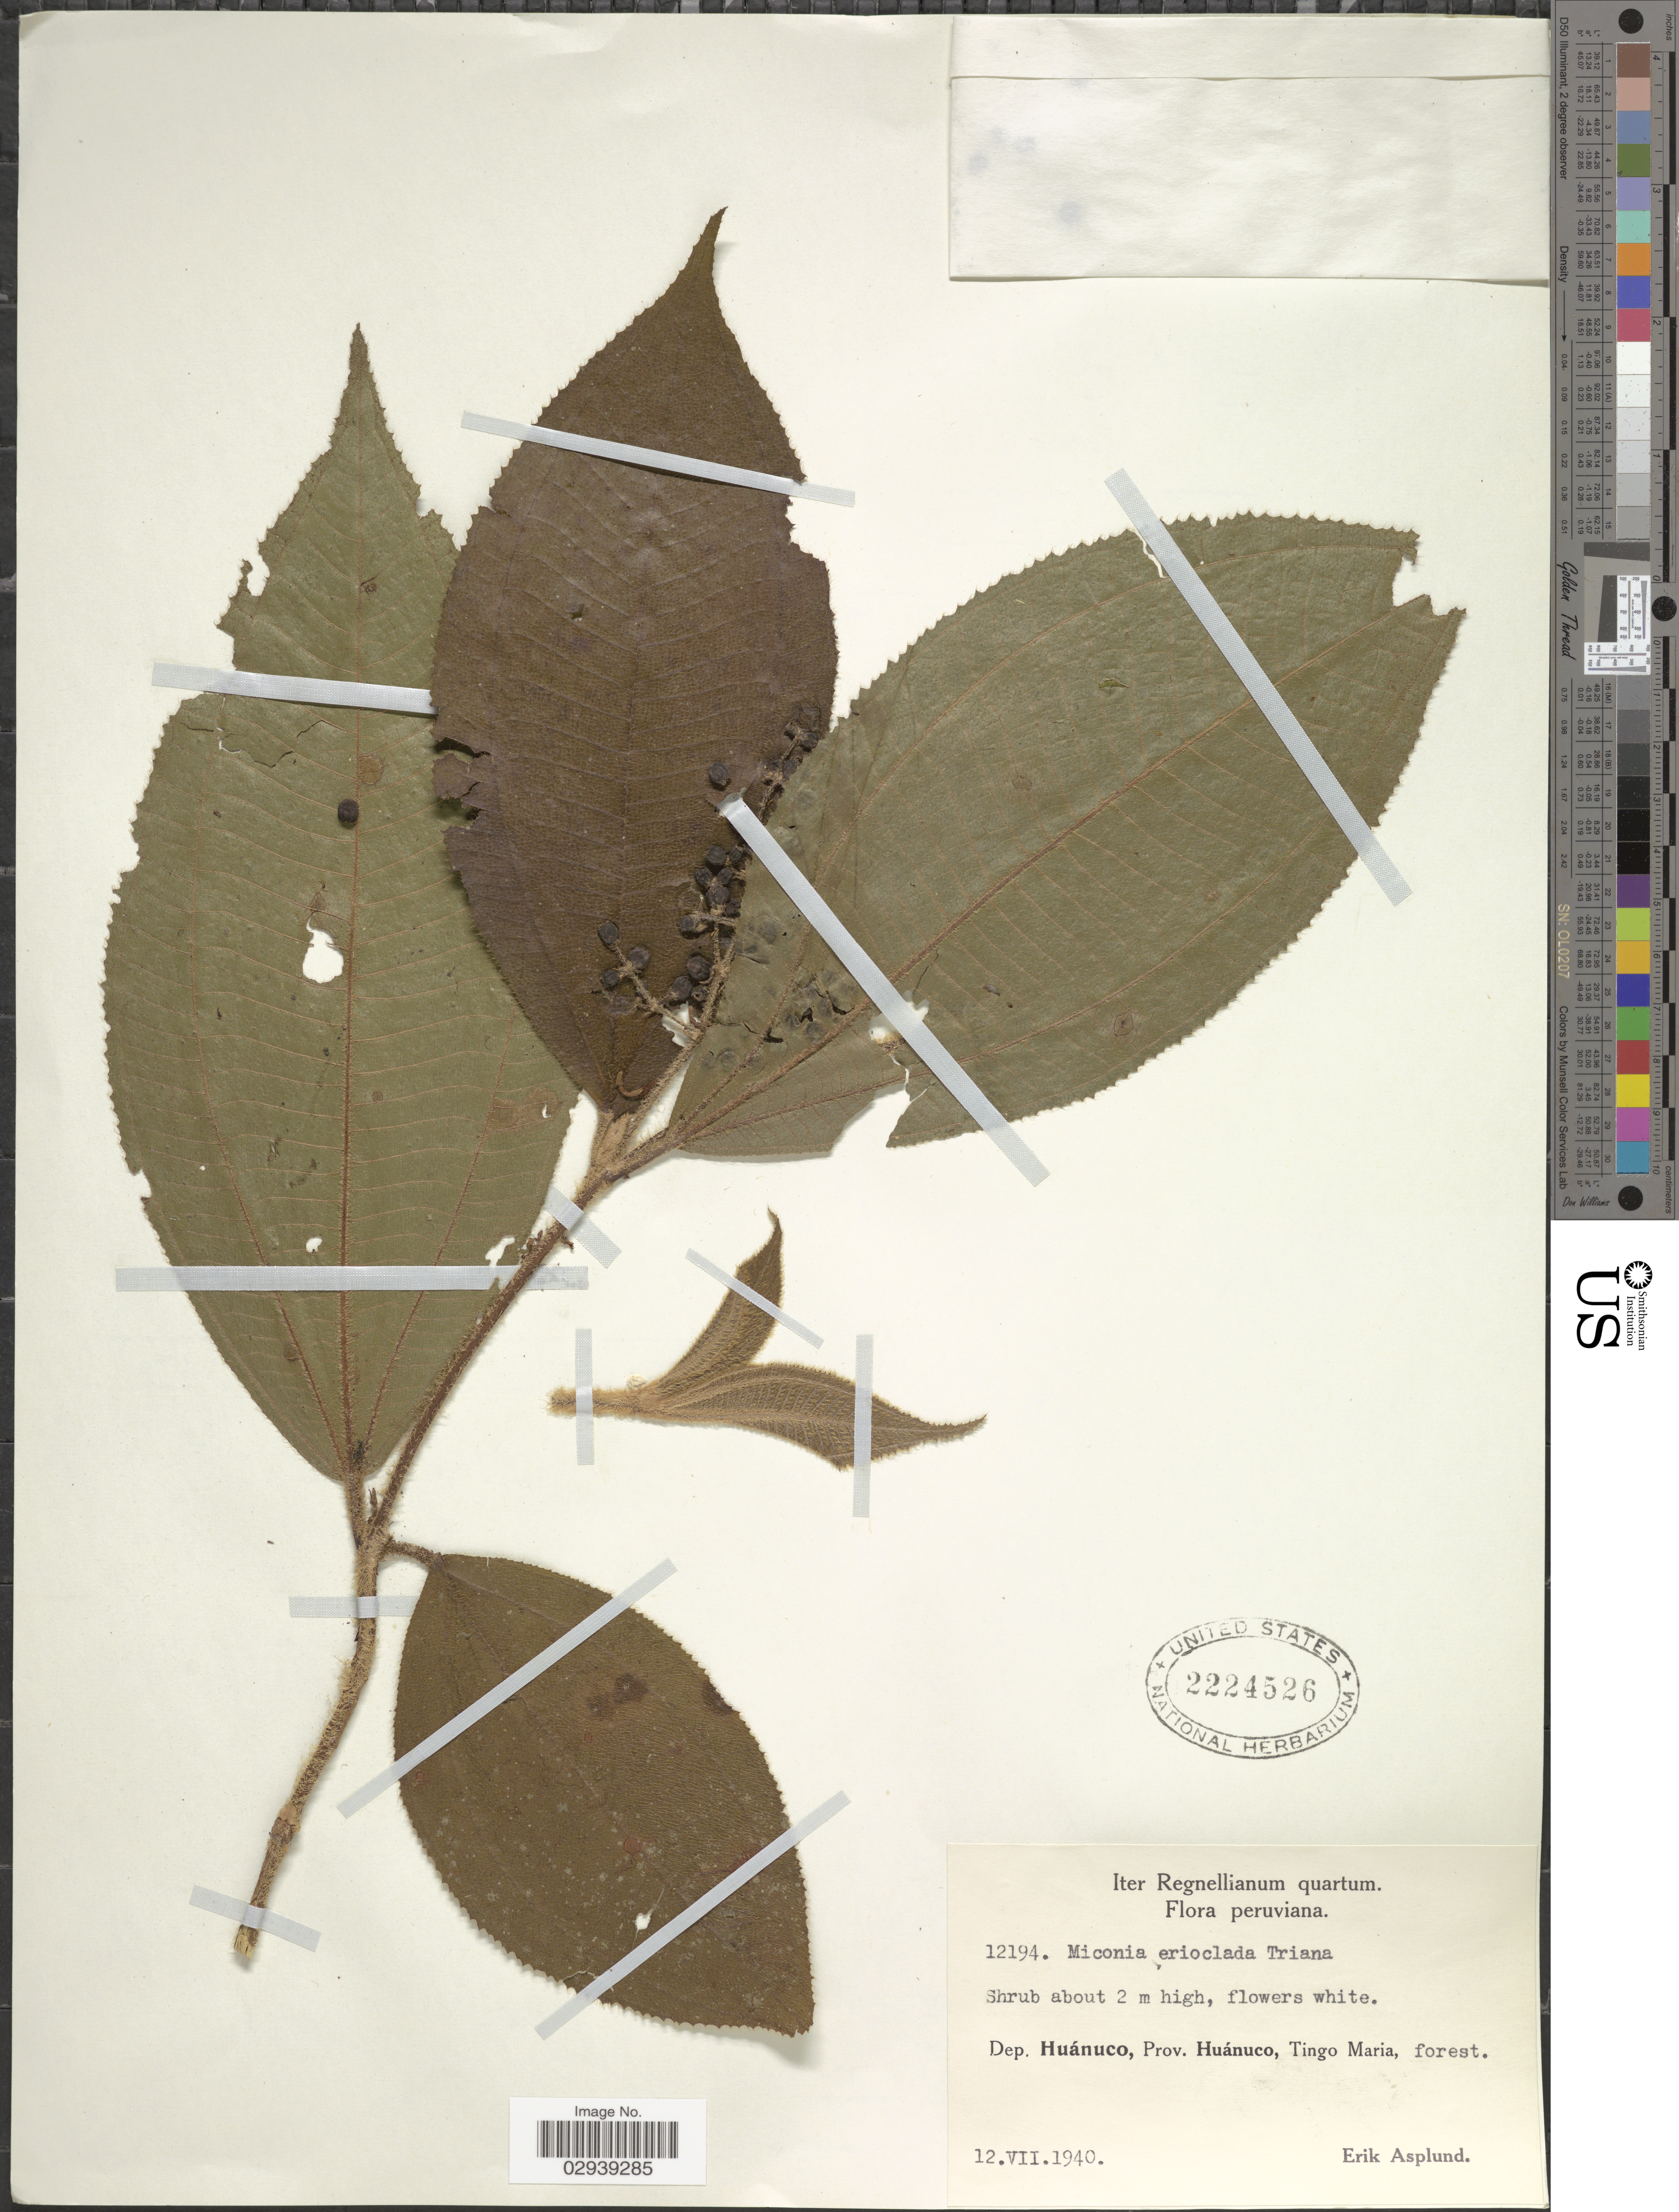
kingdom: Plantae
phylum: Tracheophyta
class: Magnoliopsida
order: Myrtales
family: Melastomataceae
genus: Miconia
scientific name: Miconia erioclada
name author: Triana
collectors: E. Asplund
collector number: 12194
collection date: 1940-07-12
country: Peru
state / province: Huánuco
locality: Dep. Huánuco, Tingo Maria.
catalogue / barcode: US 2224526